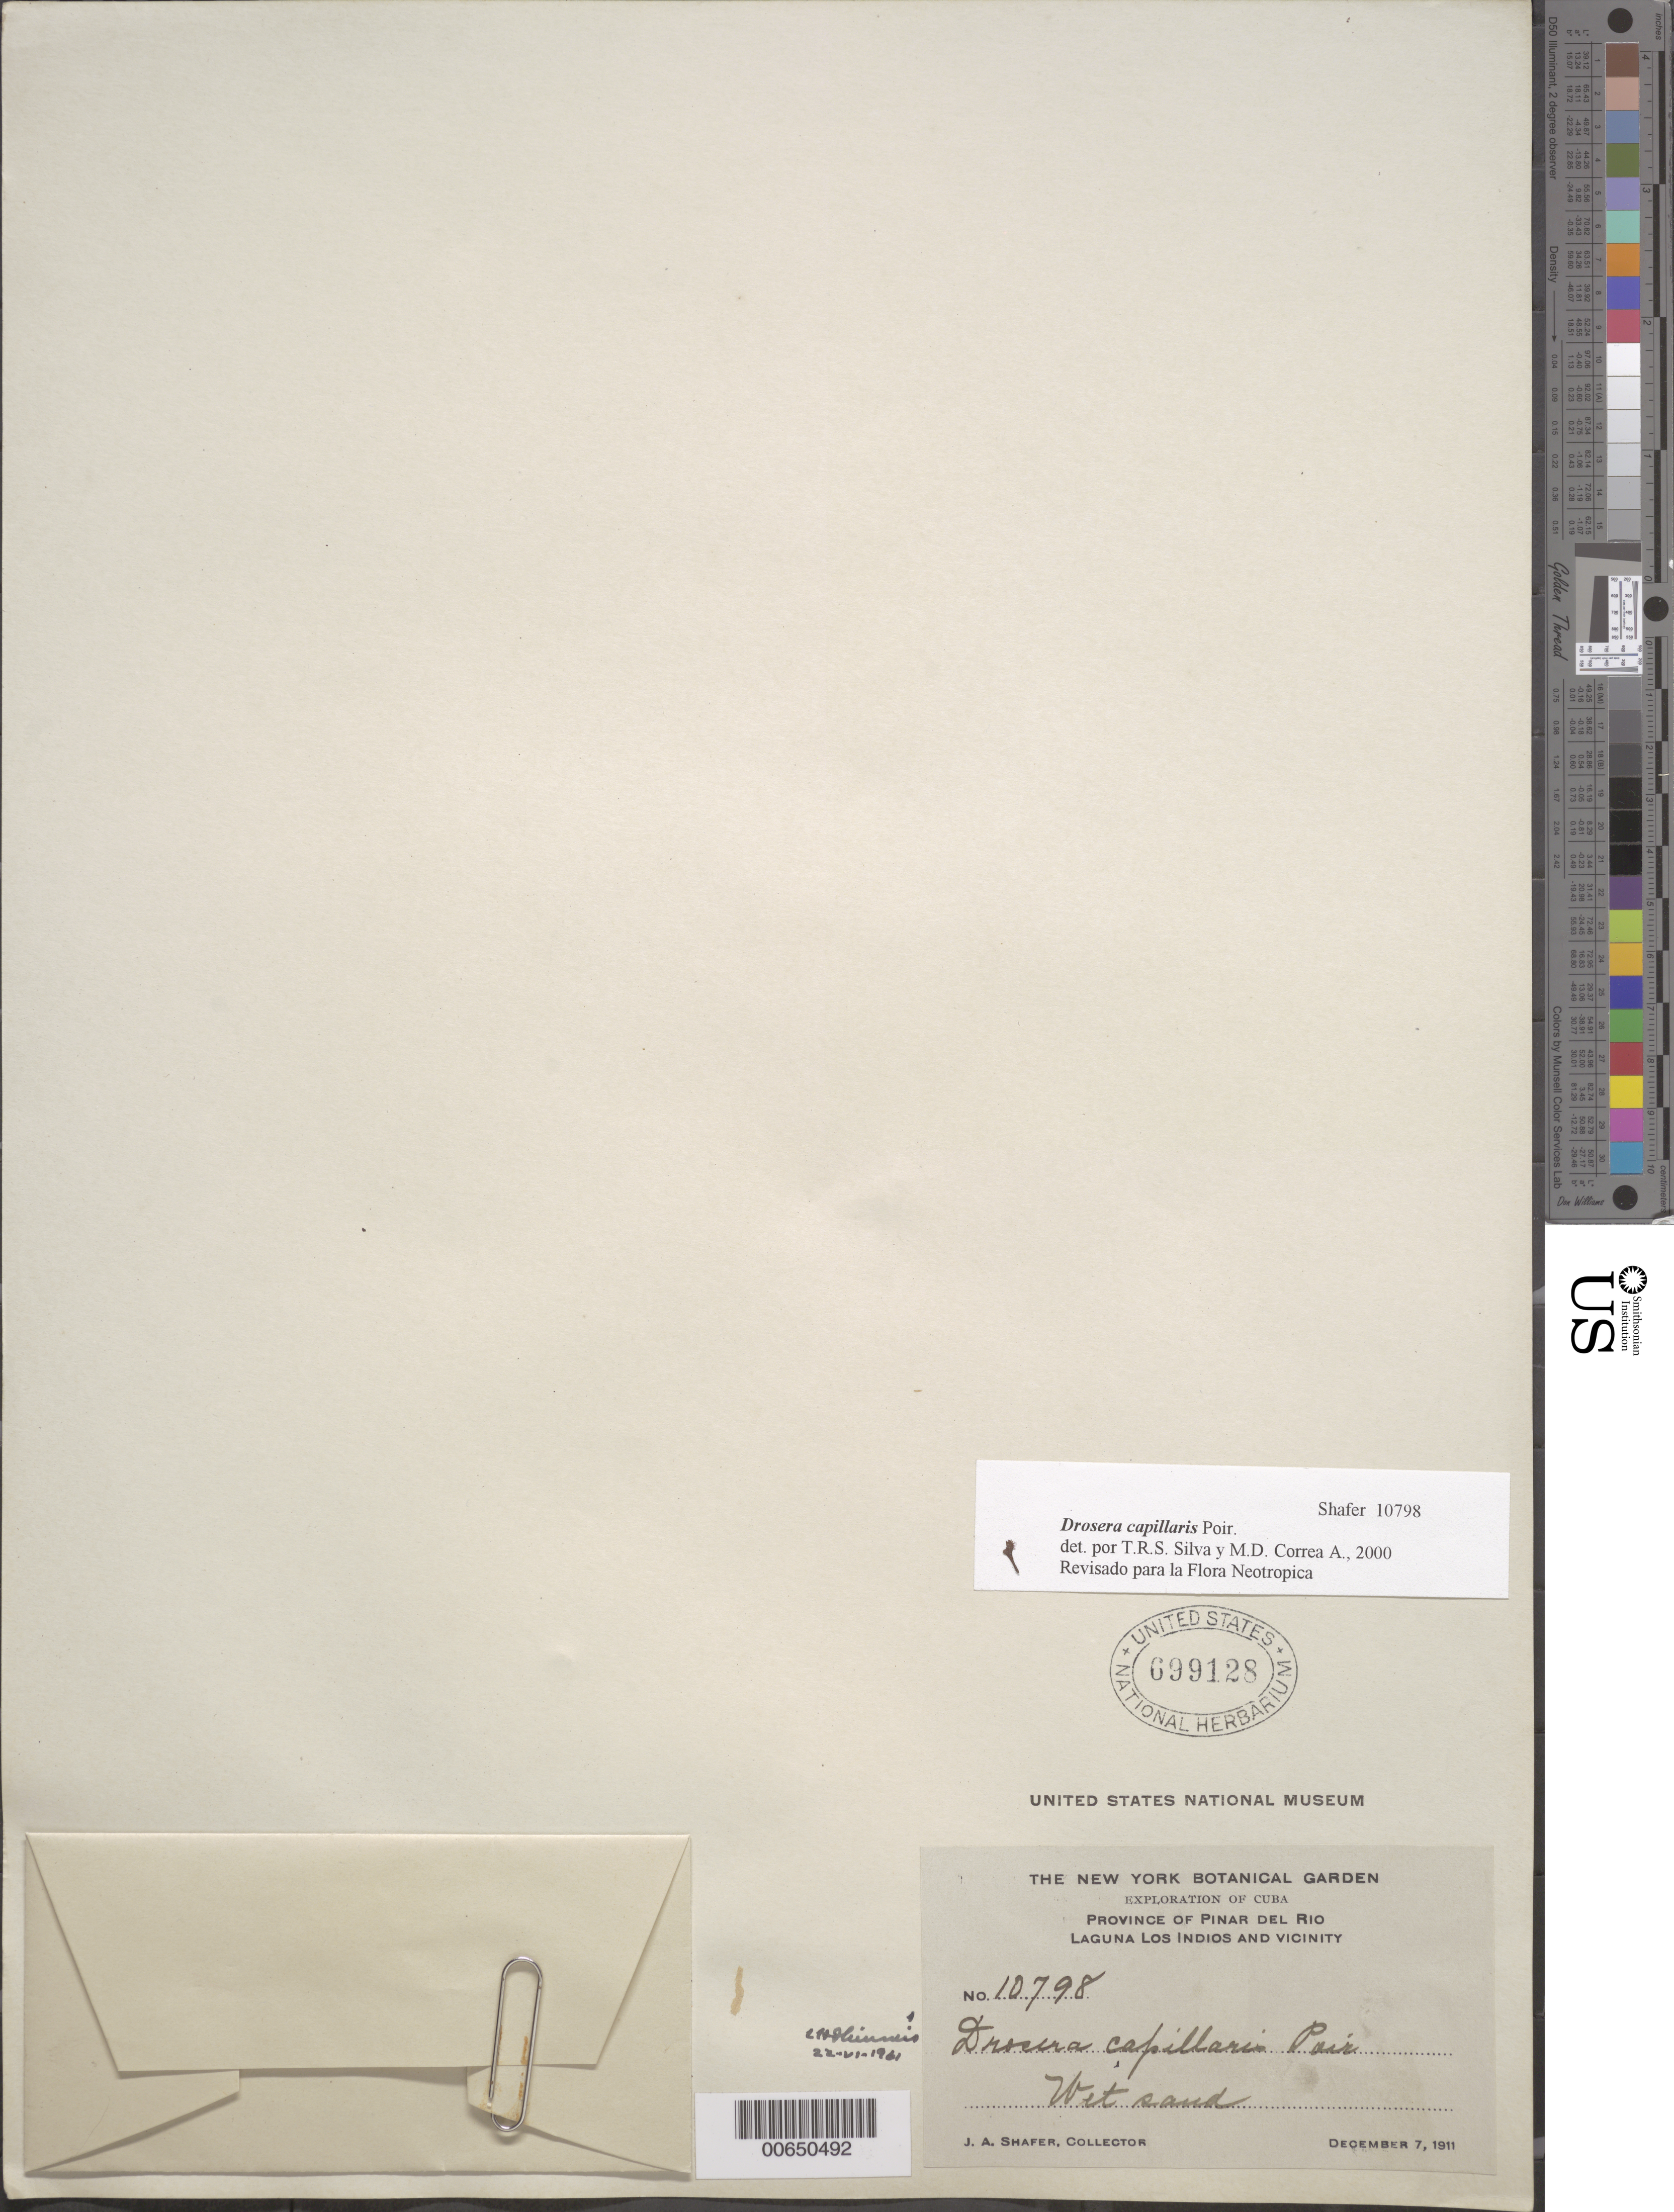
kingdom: Plantae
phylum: Tracheophyta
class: Magnoliopsida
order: Caryophyllales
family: Droseraceae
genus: Drosera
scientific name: Drosera capillaris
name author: Poir.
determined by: Shinners, L. H.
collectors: J. A. Shafer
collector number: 10798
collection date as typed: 07 Dec 1911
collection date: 1911-12-07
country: Cuba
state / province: Pinar del Río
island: Greater Antilles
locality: Laguna Los Indios and vicinity.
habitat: Wet sand.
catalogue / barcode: US 699128